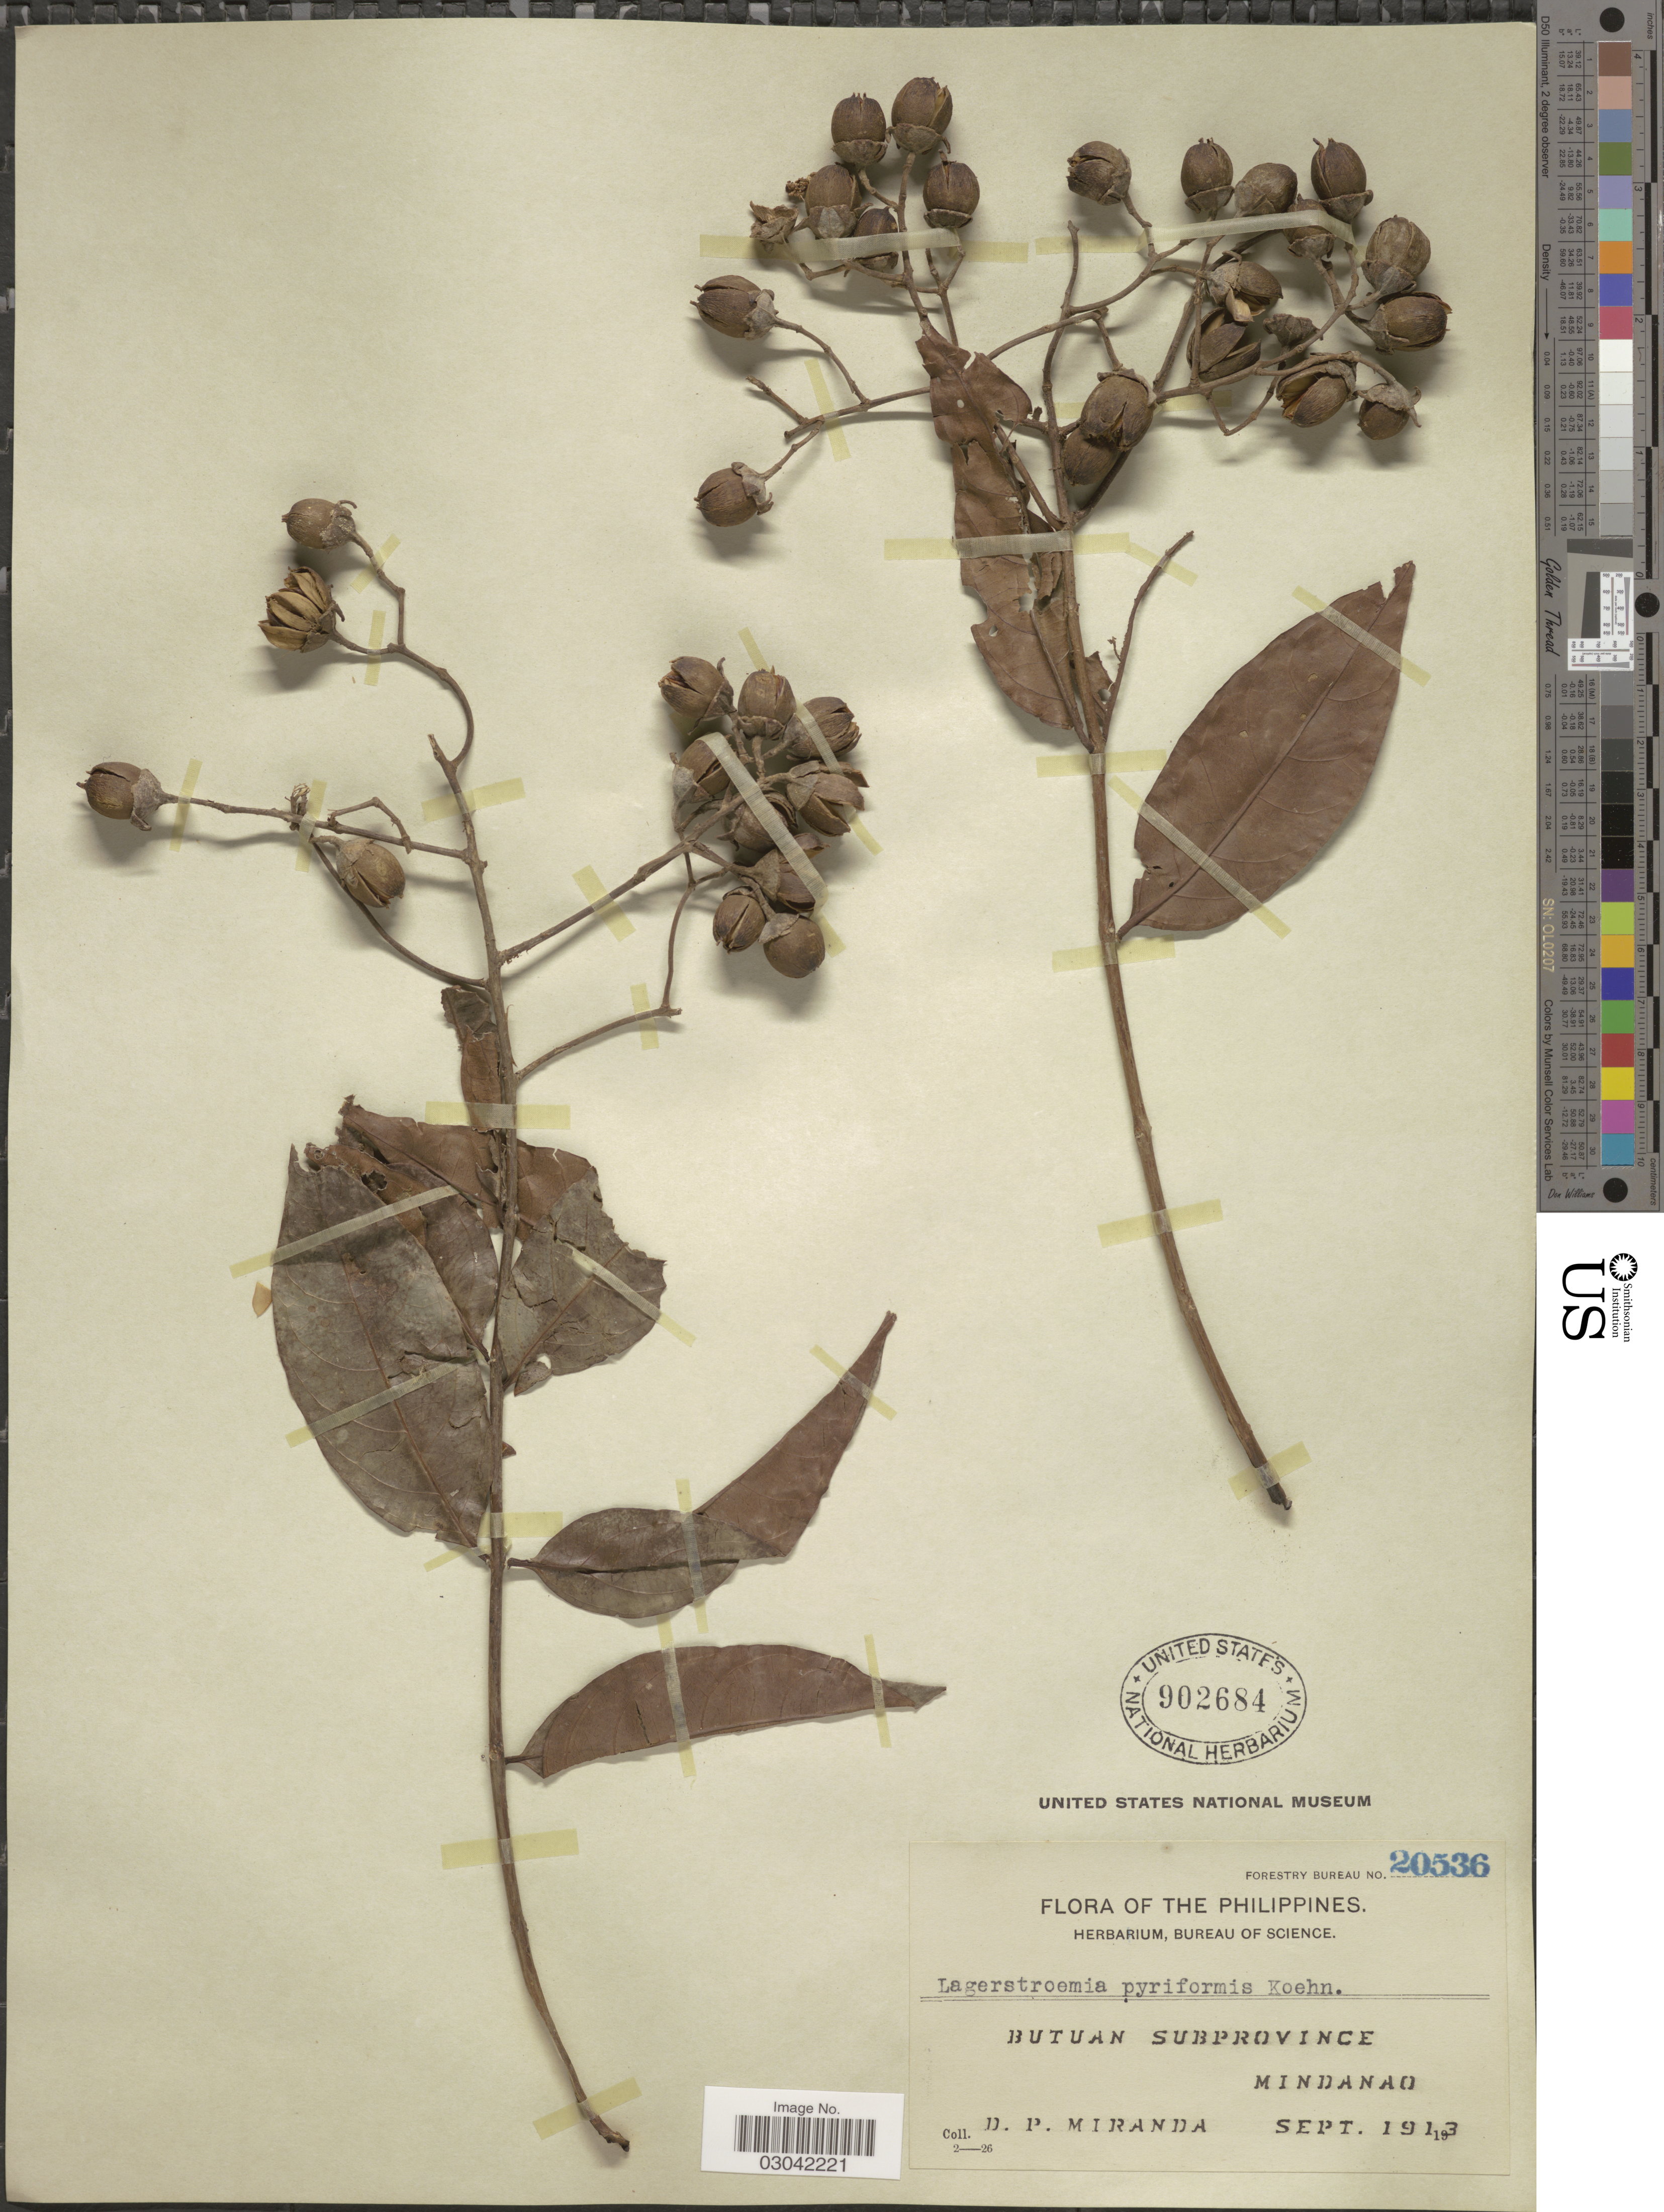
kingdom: Plantae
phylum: Tracheophyta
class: Magnoliopsida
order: Myrtales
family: Lythraceae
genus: Lagerstroemia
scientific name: Lagerstroemia speciosa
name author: (L.) Pers.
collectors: D. P. Miranda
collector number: Forestry Bureau 20536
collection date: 1913-09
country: Philippines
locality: Butuan Subprovince, Mindanao.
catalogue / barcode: US 902684